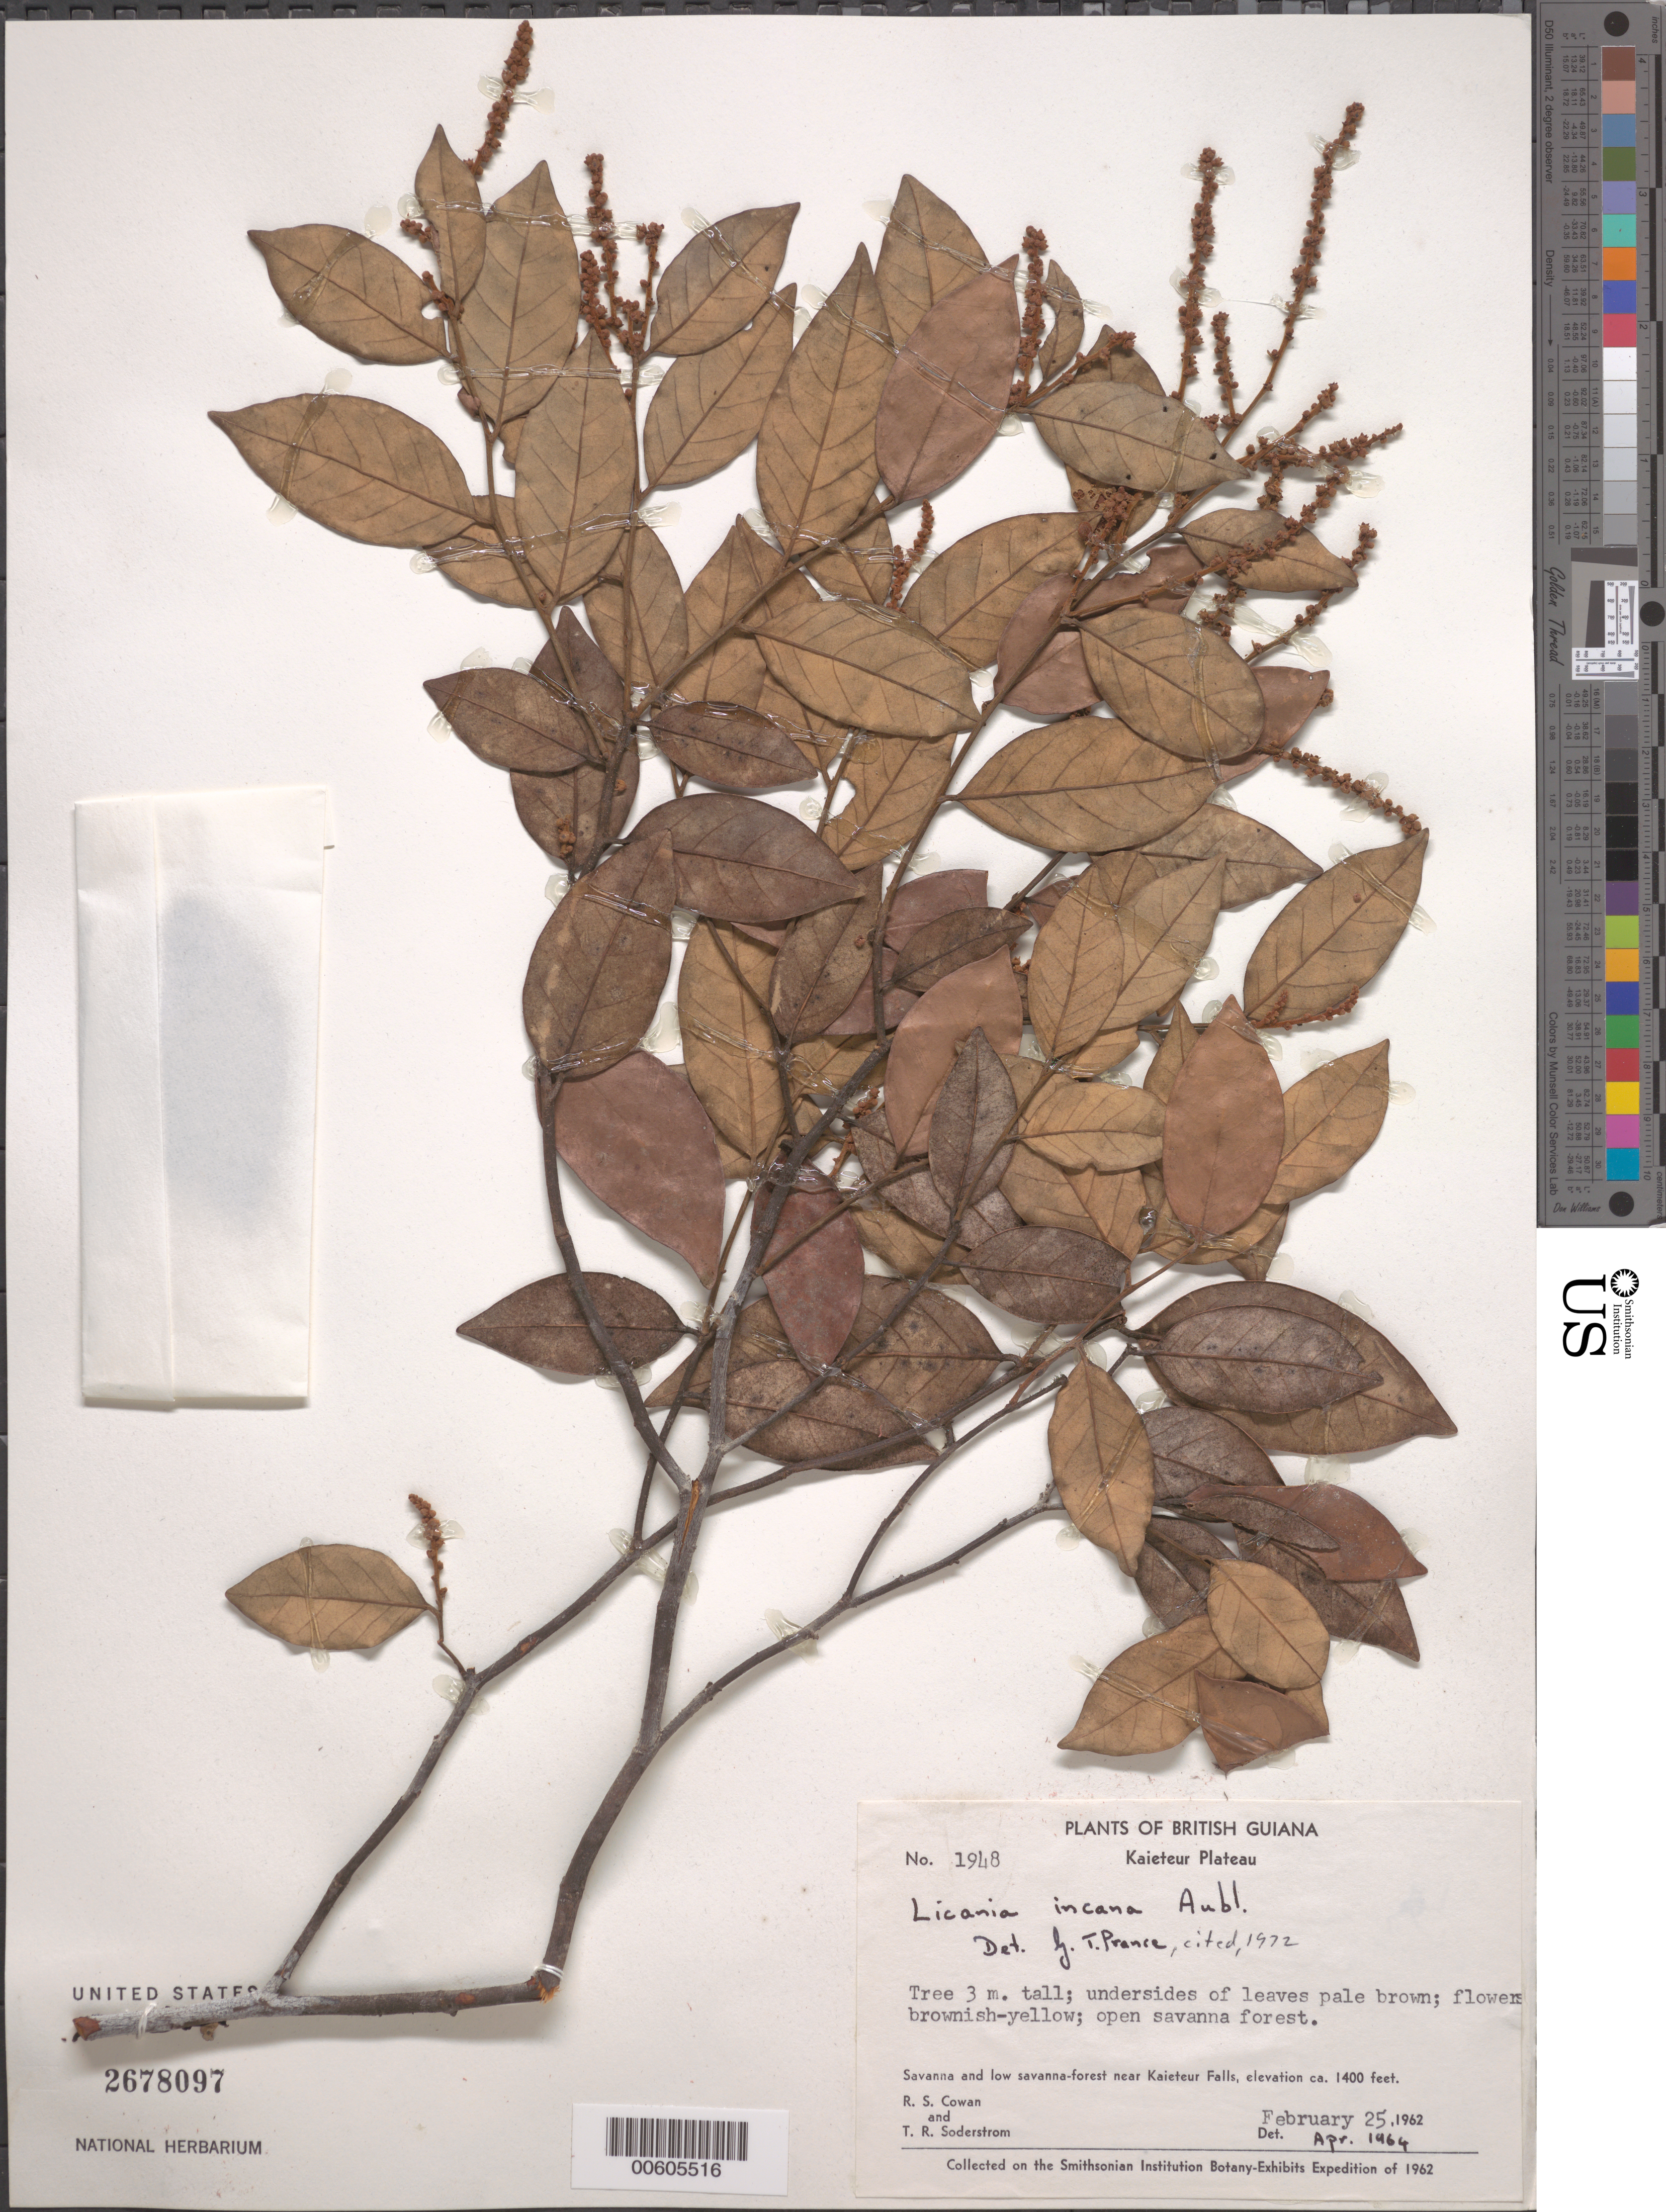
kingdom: Plantae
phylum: Tracheophyta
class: Magnoliopsida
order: Malpighiales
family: Chrysobalanaceae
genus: Licania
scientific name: Licania incana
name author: Aubl.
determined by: Prance, G. T.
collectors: R. S. Cowan & T. R. Soderstrom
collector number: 1948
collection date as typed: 25-Feb-62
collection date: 1962-02-25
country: Guyana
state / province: Potaro-Siparuni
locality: Kaieteur Savanna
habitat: Open savanna forest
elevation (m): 427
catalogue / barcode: US 2678097